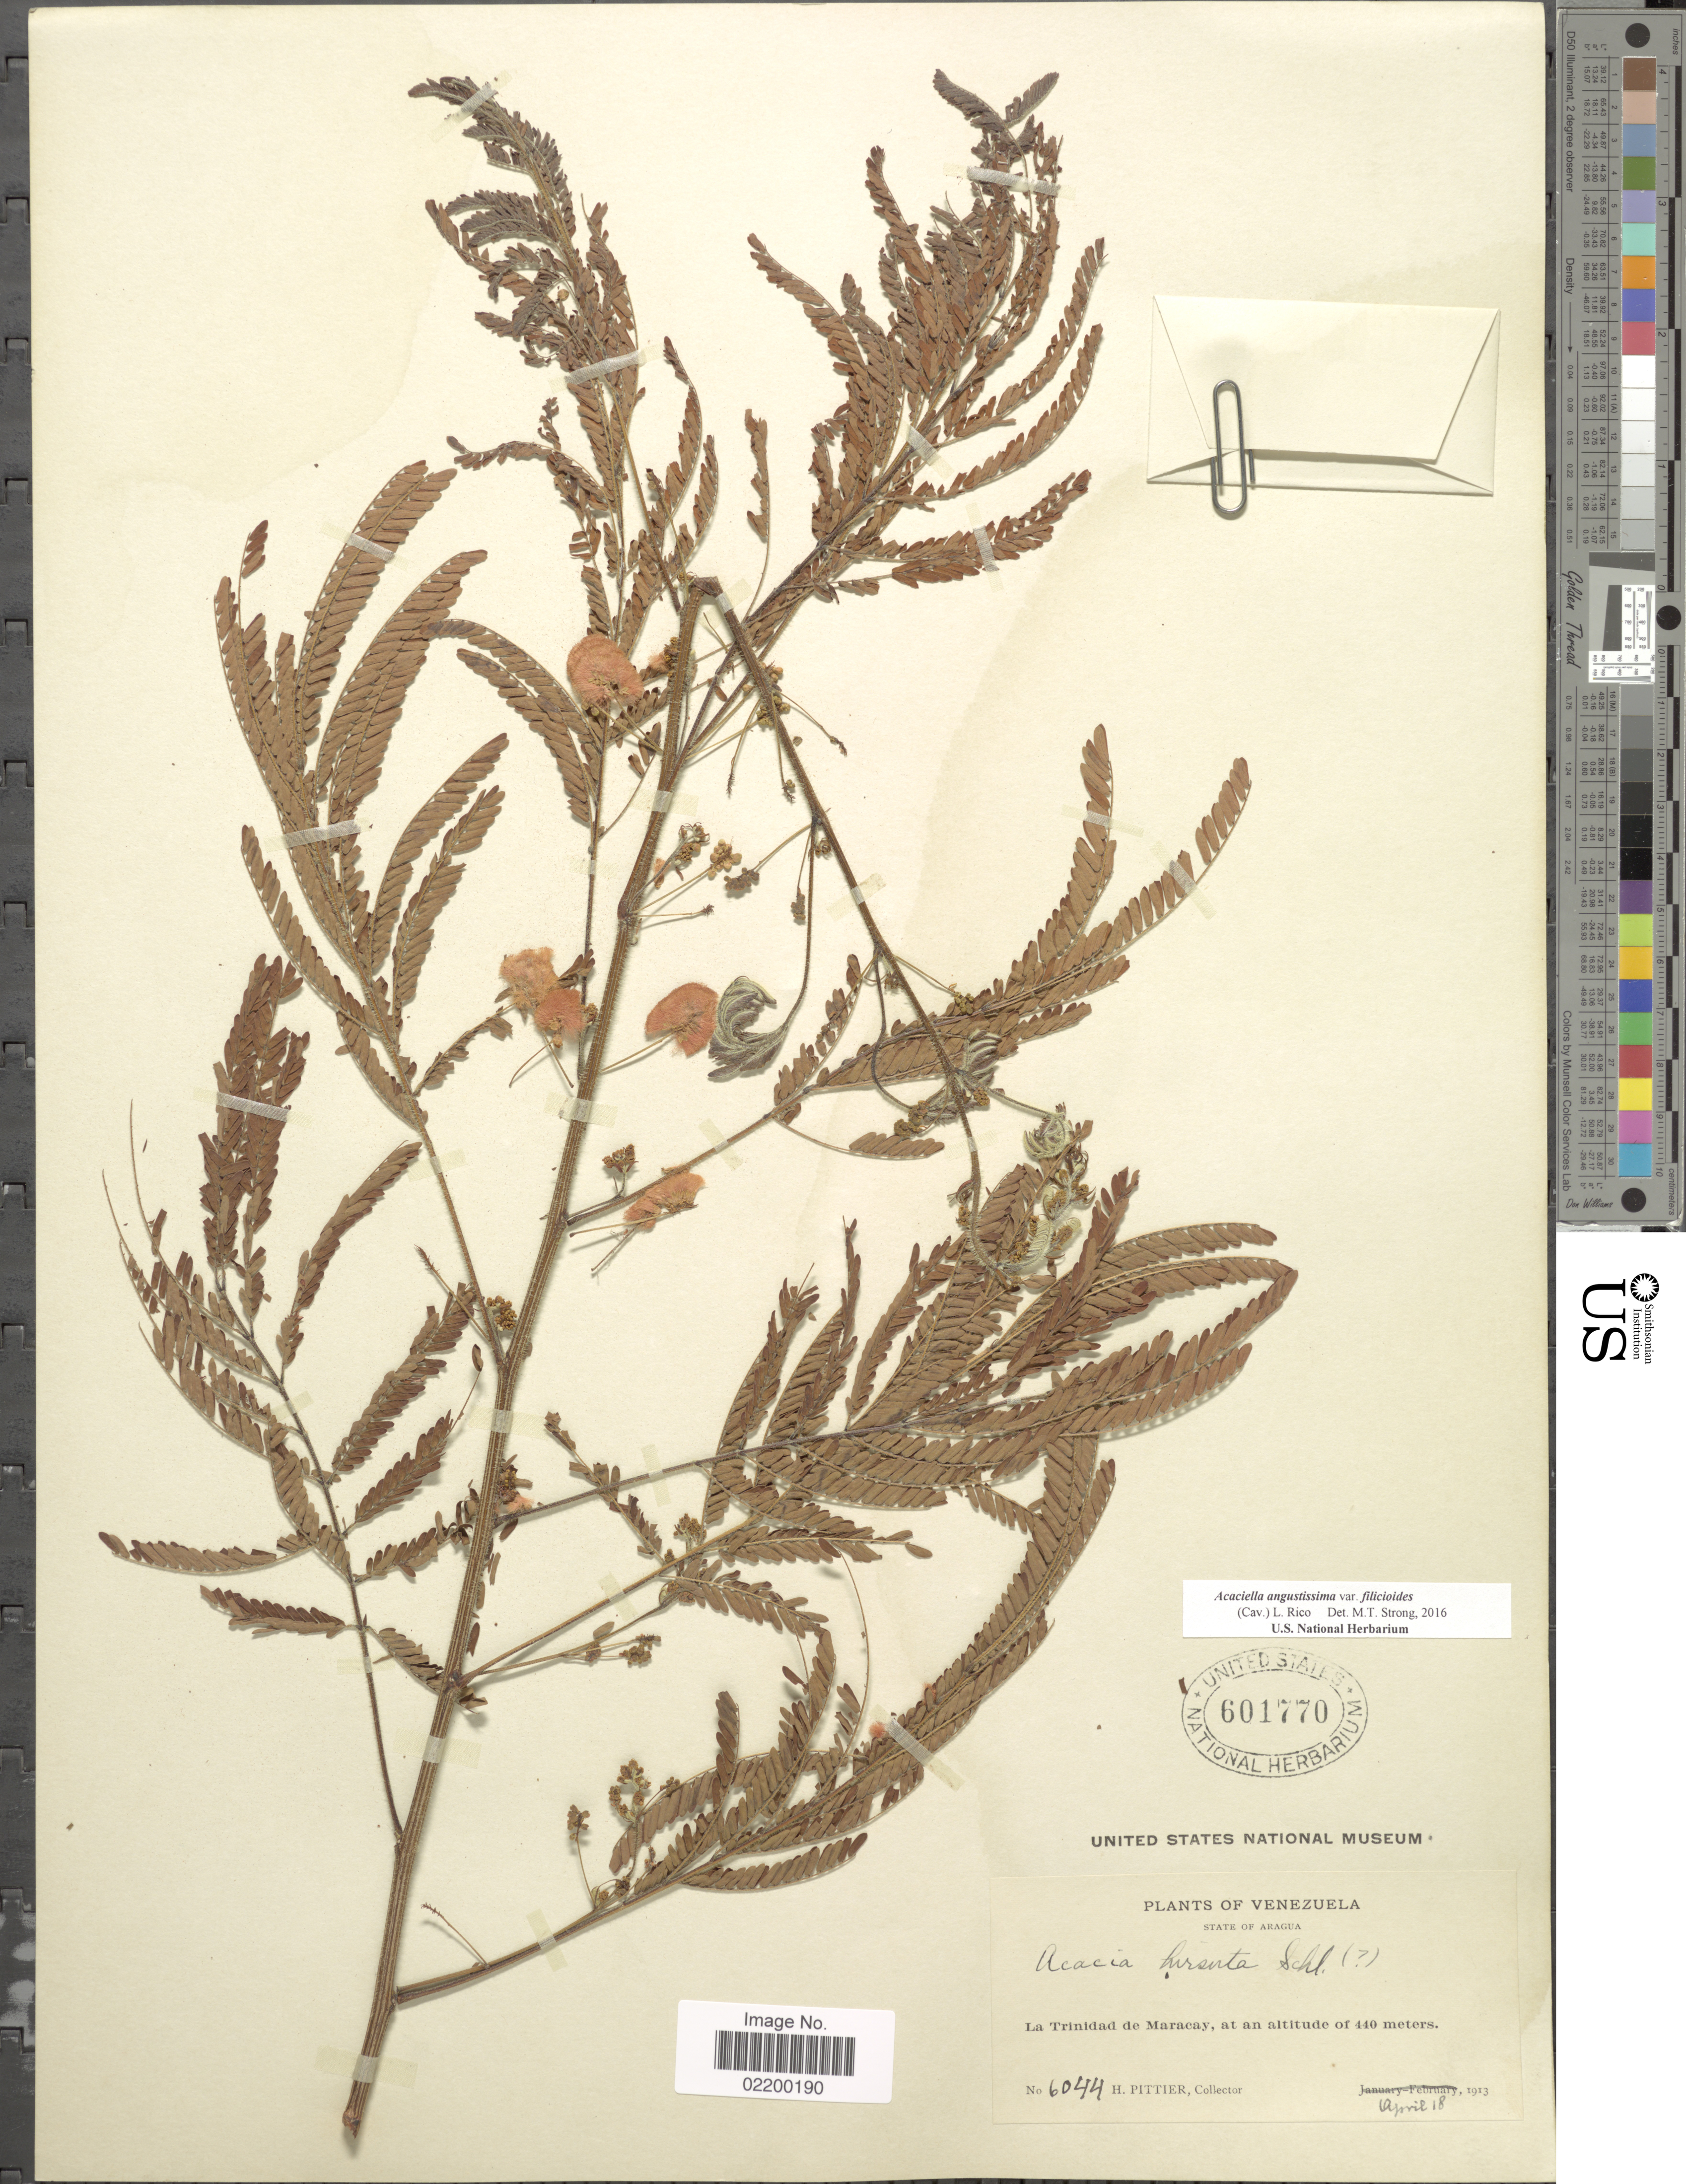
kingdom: Plantae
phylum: Tracheophyta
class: Magnoliopsida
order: Fabales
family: Fabaceae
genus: Acaciella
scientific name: Acaciella angustissima var. filicioides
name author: (Cav.) L. Rico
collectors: H. F. Pittier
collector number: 6044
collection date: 1913-04-18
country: Venezuela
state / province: Aragua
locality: State of Aragua. La Trinidad de Maracay.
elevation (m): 440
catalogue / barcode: US 601770